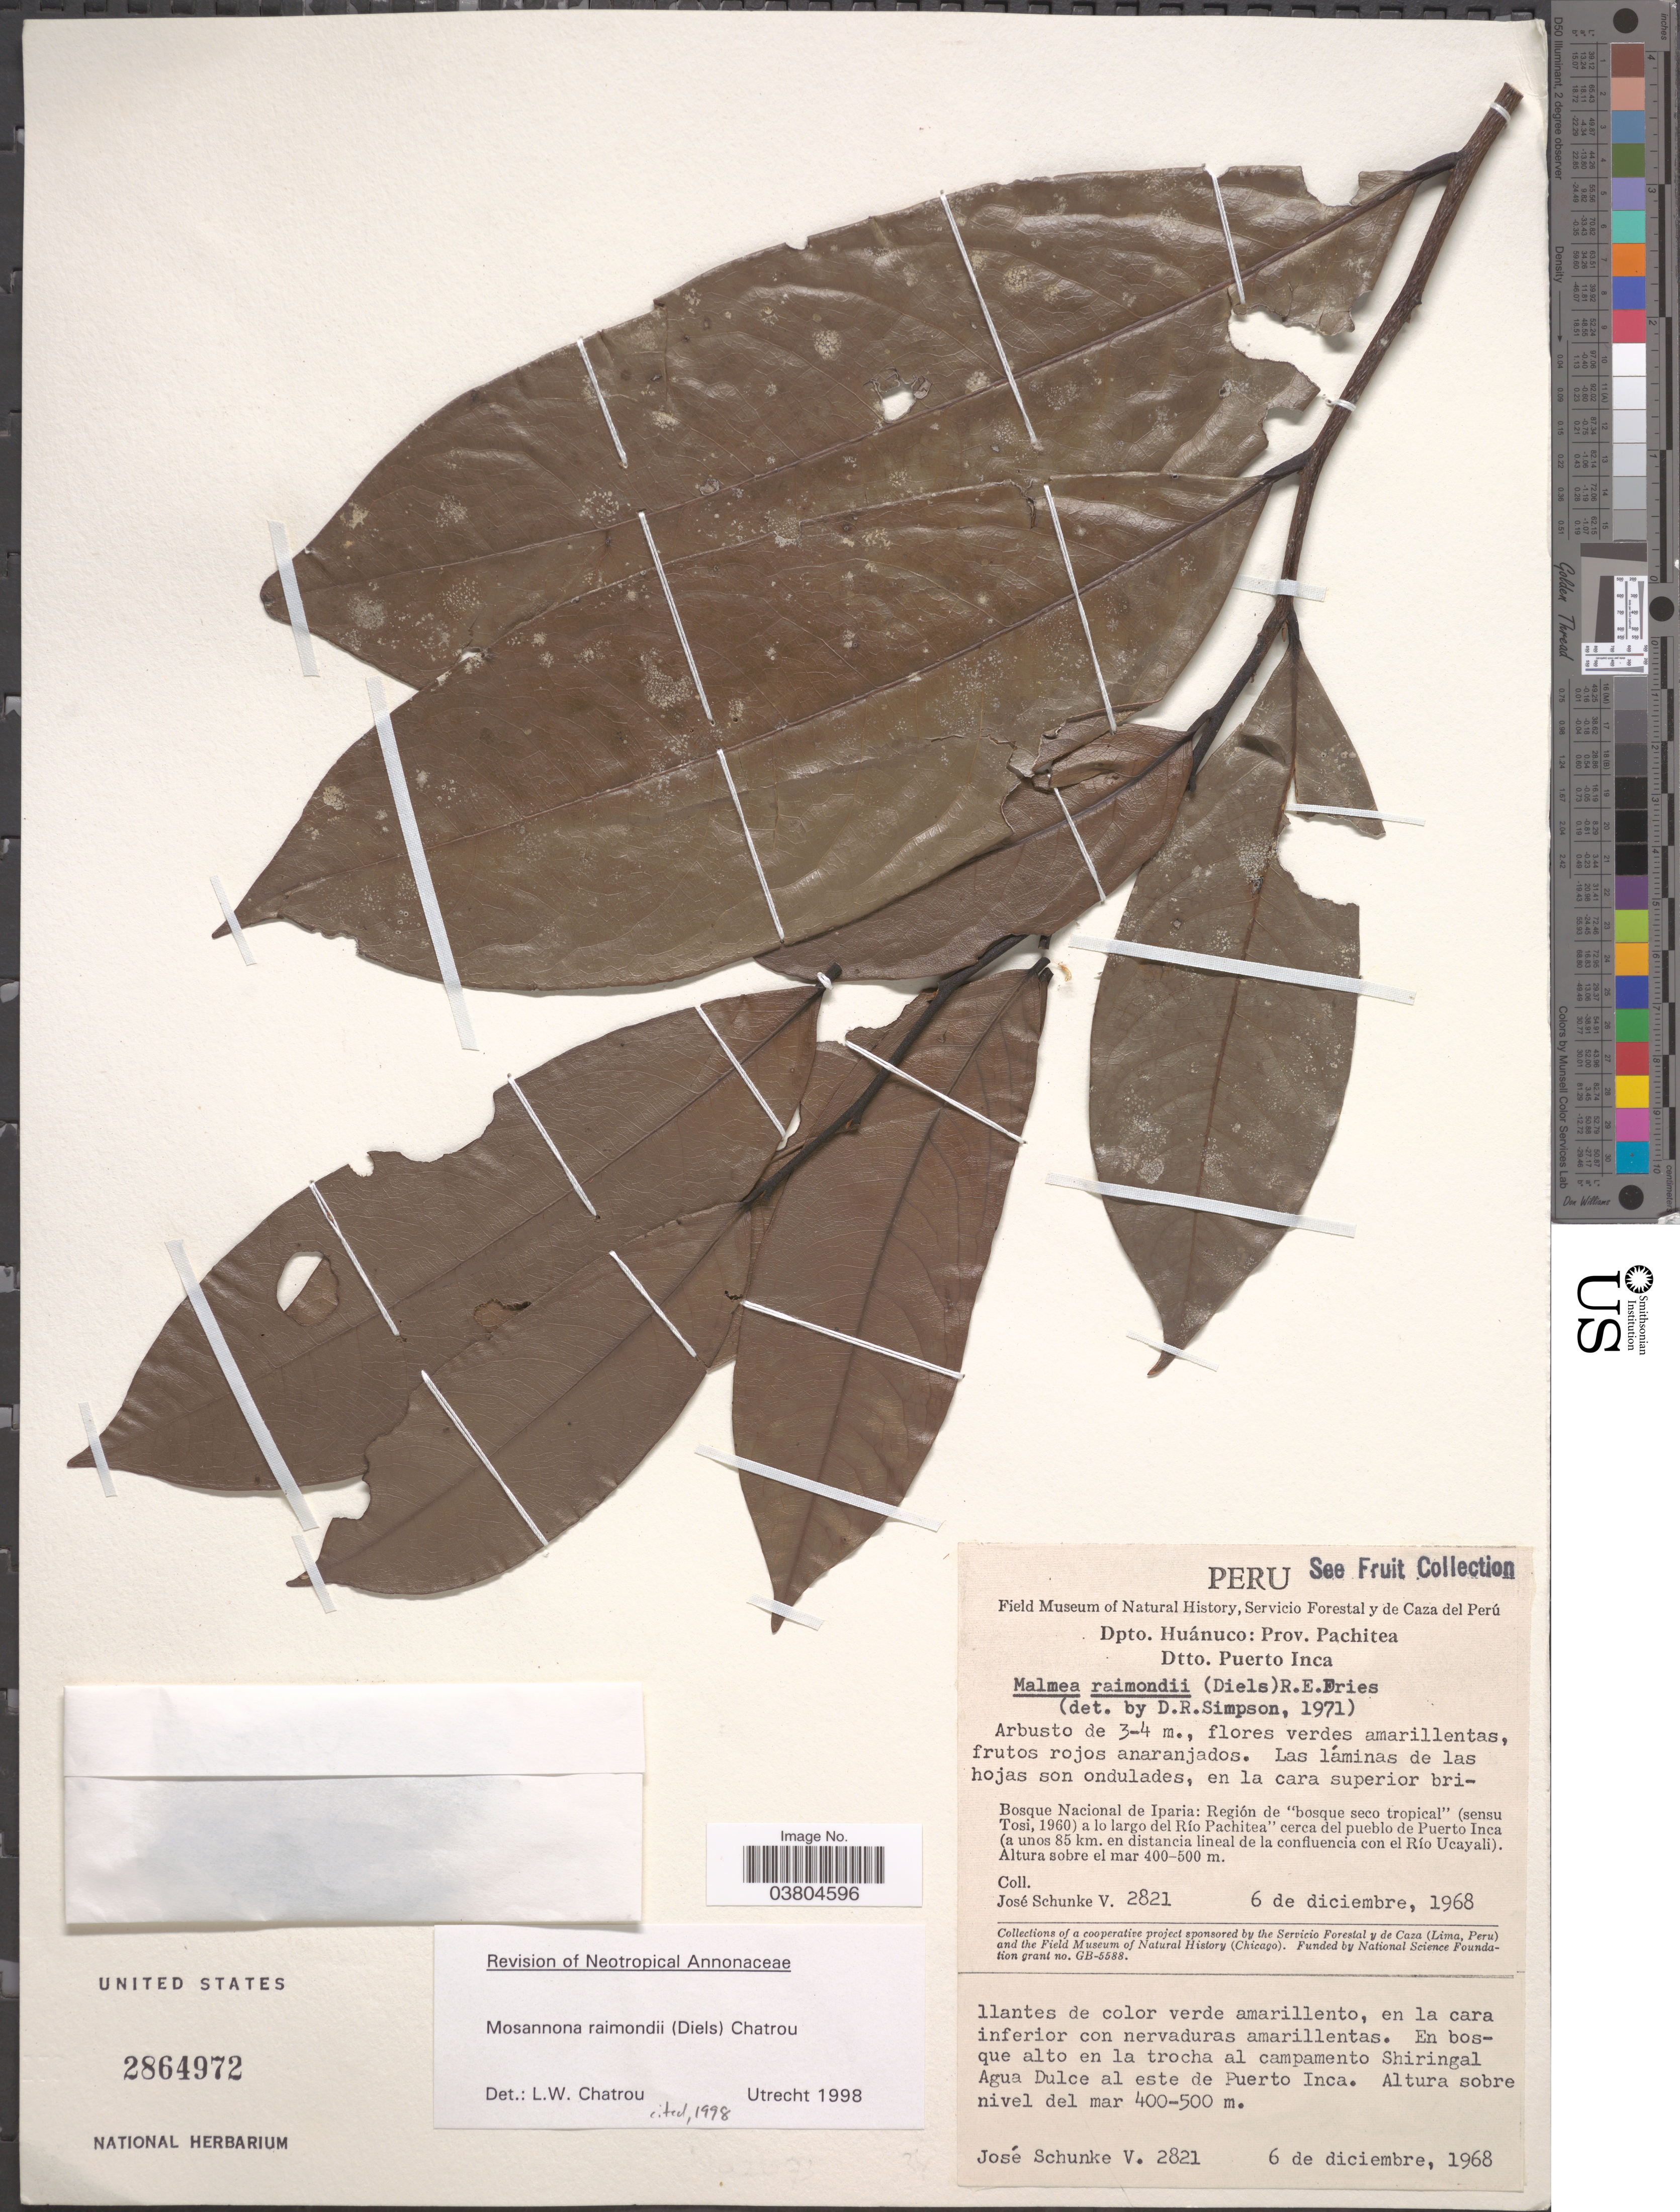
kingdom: Plantae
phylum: Tracheophyta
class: Magnoliopsida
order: Magnoliales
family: Annonaceae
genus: Mosannona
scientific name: Mosannona raimondii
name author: (Diels) Chatrou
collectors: J. Schunke Vigo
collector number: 2821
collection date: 1968-12-06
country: Peru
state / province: Huánuco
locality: Dpto. Huánuco: Prov. Pachitea. Dtto. Puerto Inca. En bosque alto en la trocha al campamento Shiringal Agua Dulce al este de Puerto Inca. Bosque Nacional de Iparía: Región de "bosque seco tropical" (sensu Tosi, 1960) a lo largo del Río Pachitea cerca del pueblo de Puerto Inca (a unos 85 km. en distancia lineal de la confluencia con el Río Ucayali).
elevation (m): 400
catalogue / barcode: US 2864972